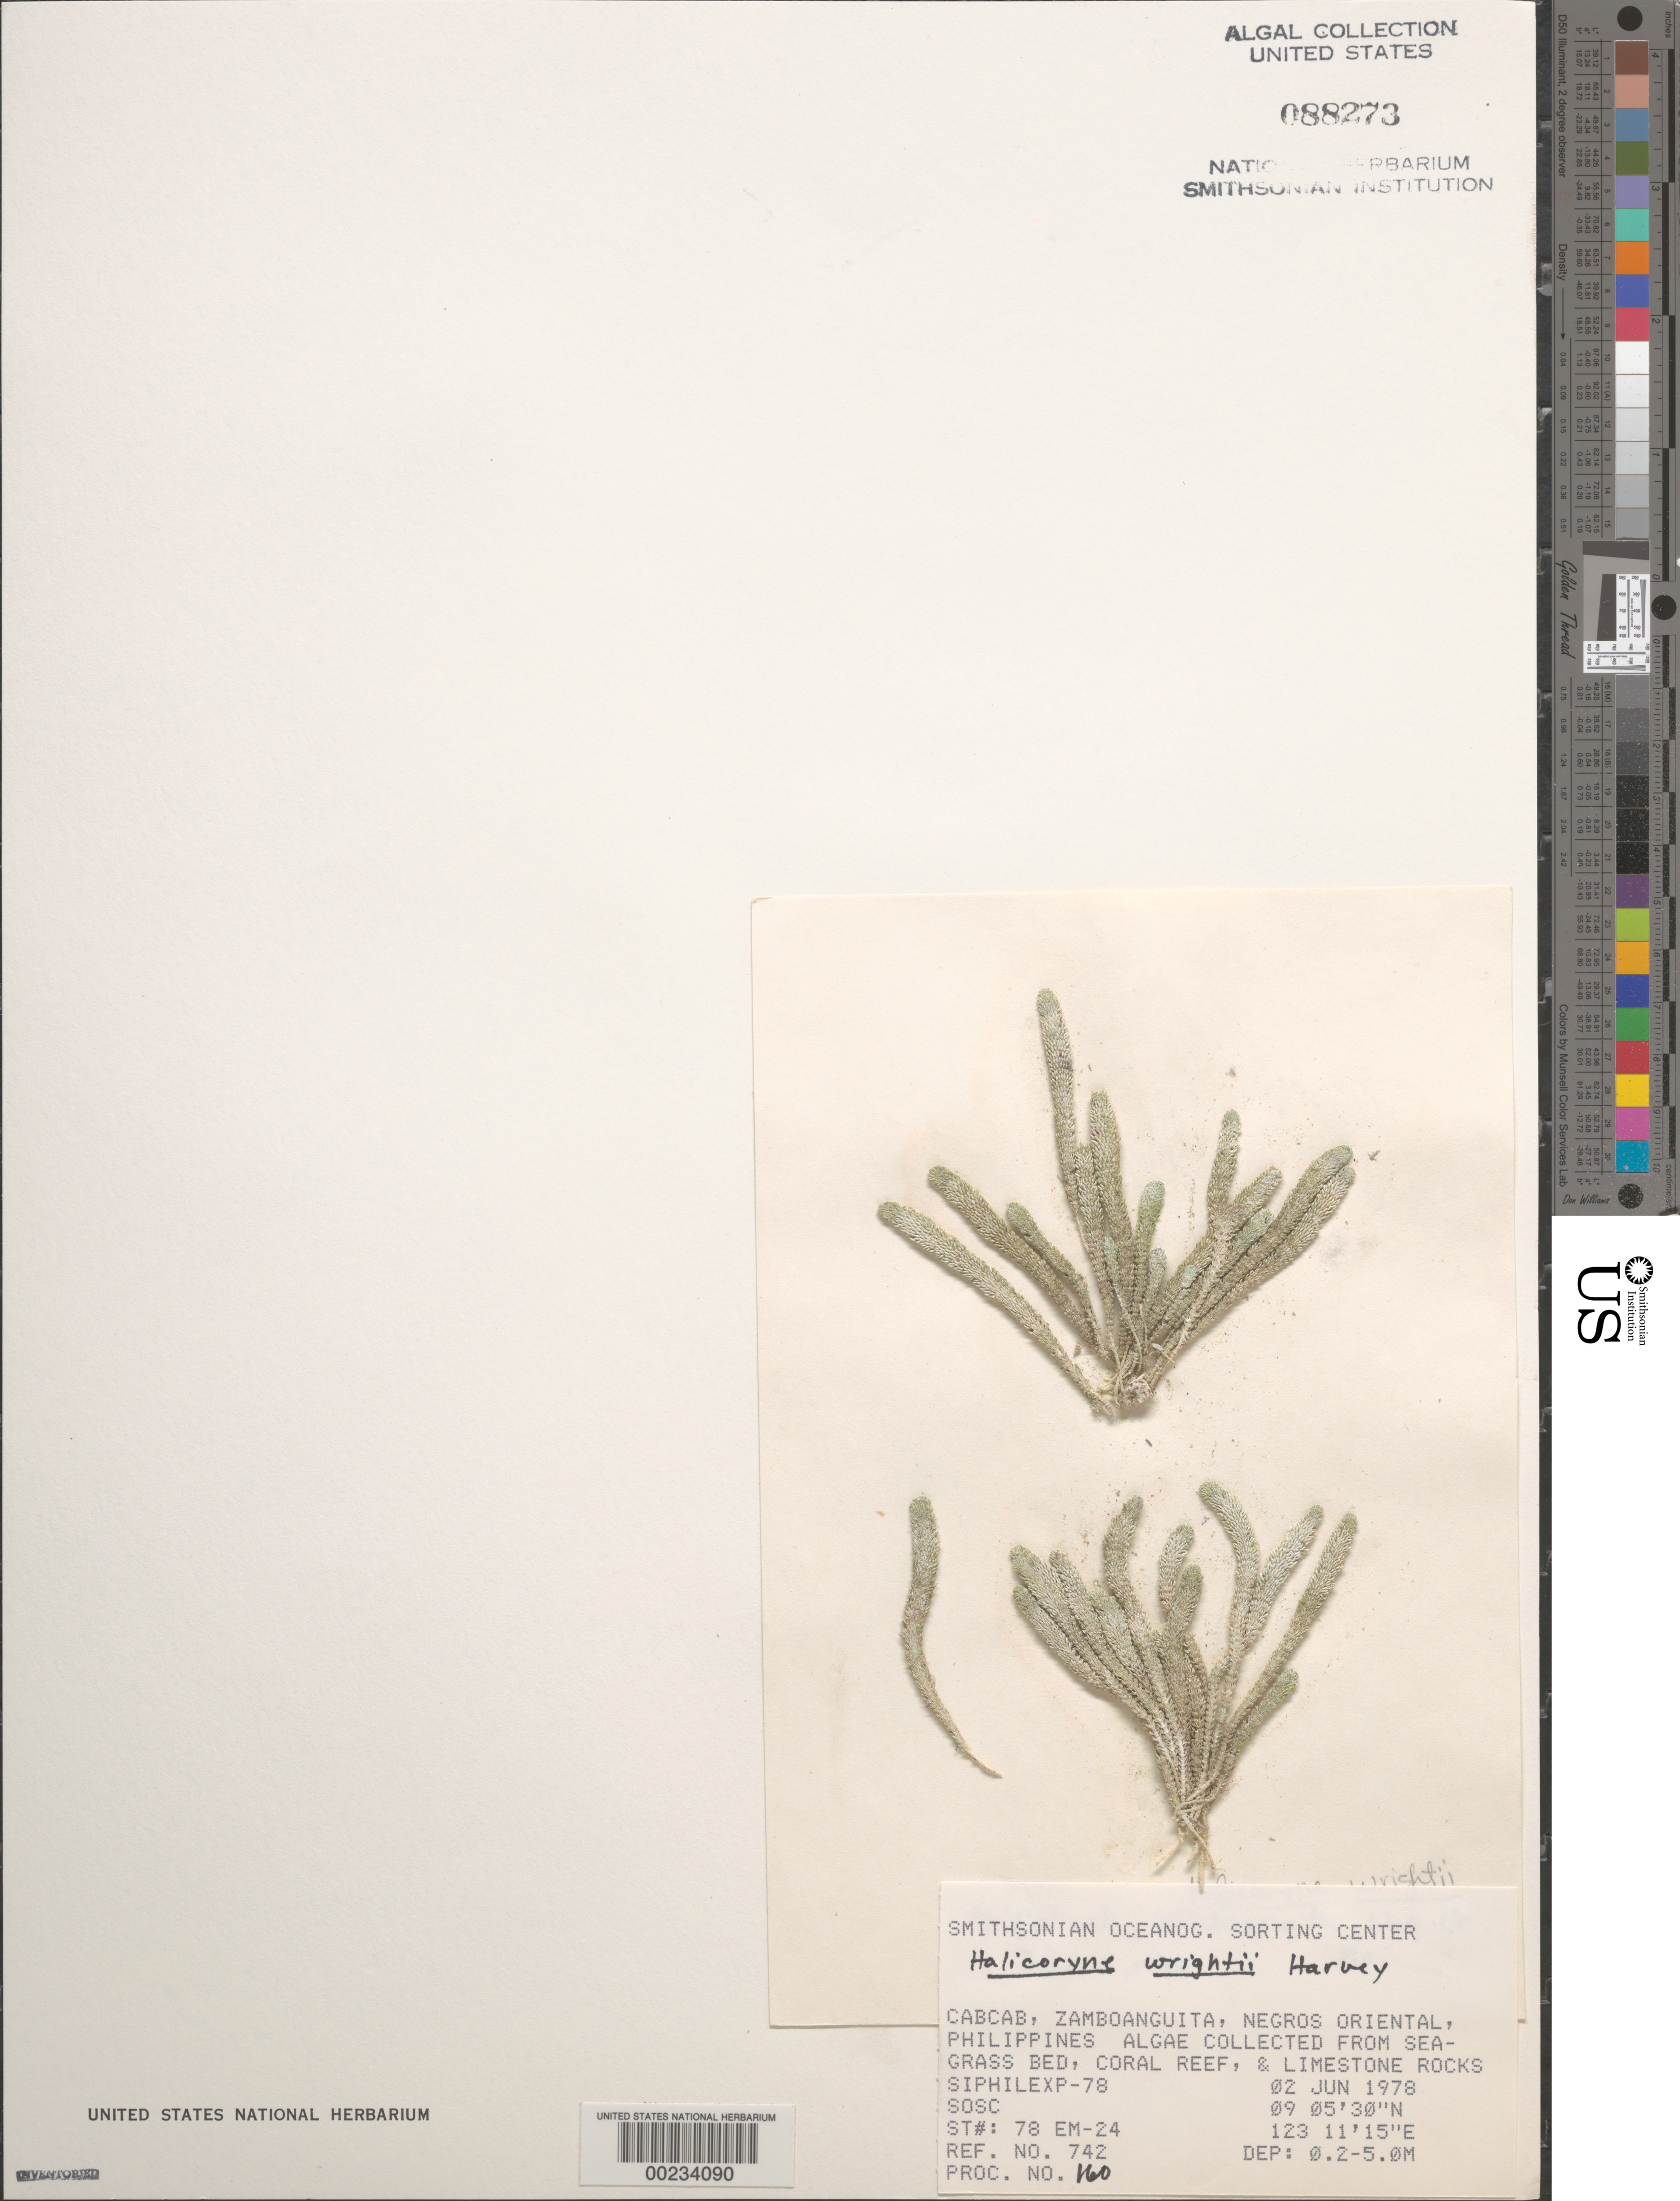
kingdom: Plantae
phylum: Chlorophyta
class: Ulvophyceae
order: Dasycladales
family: Dasycladaceae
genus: Halicoryne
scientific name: Halicoryne wrightii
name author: Harv.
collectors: SOSC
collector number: Station 78 Em-24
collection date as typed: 02 Jun 1978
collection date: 1978-06-02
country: Philippines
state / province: Central Visayas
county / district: Negros Oriental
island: Negros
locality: Cabcab, Zamboanguita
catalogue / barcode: US 88273